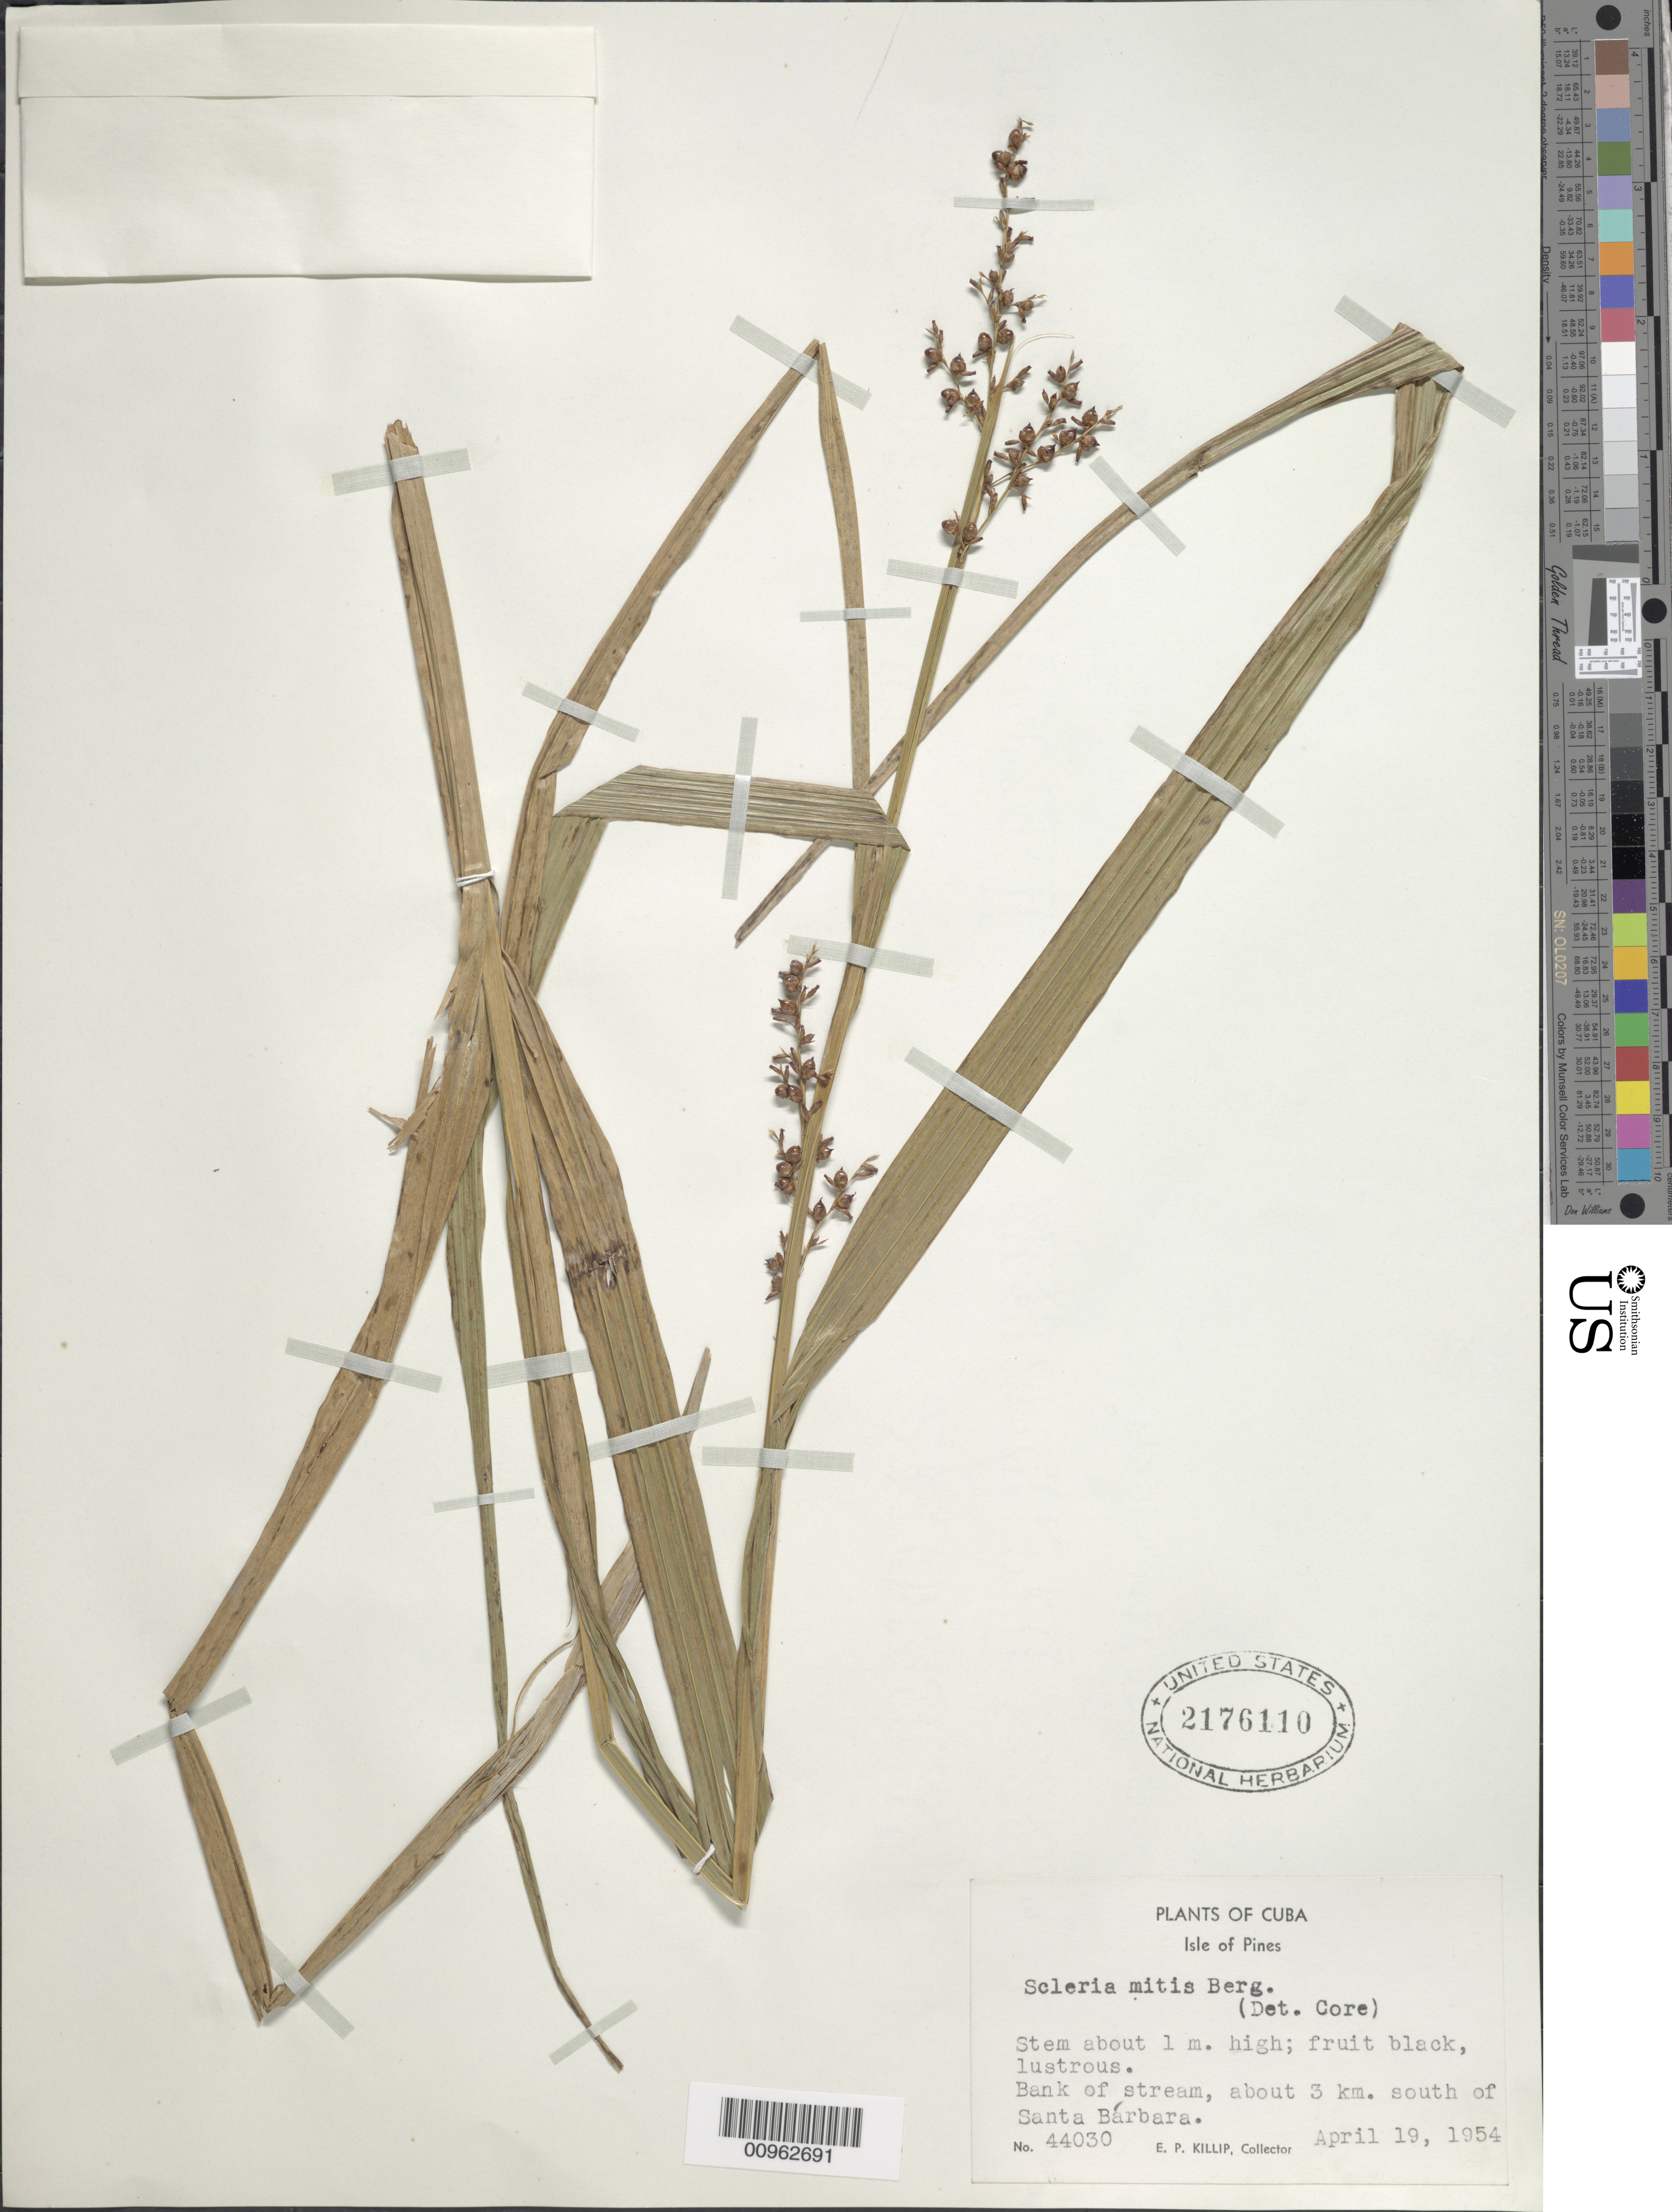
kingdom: Plantae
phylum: Tracheophyta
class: Liliopsida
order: Poales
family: Cyperaceae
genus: Scleria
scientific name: Scleria mitis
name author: P.J. Bergius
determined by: Core, E. L.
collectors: E. P. Killip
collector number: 44030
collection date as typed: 19 Apr 1954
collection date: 1954-04-19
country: Cuba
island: Isla de la Juventud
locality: Stream about 3 km south of Santa Bárbara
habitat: Bank of stream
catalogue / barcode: US 2176110